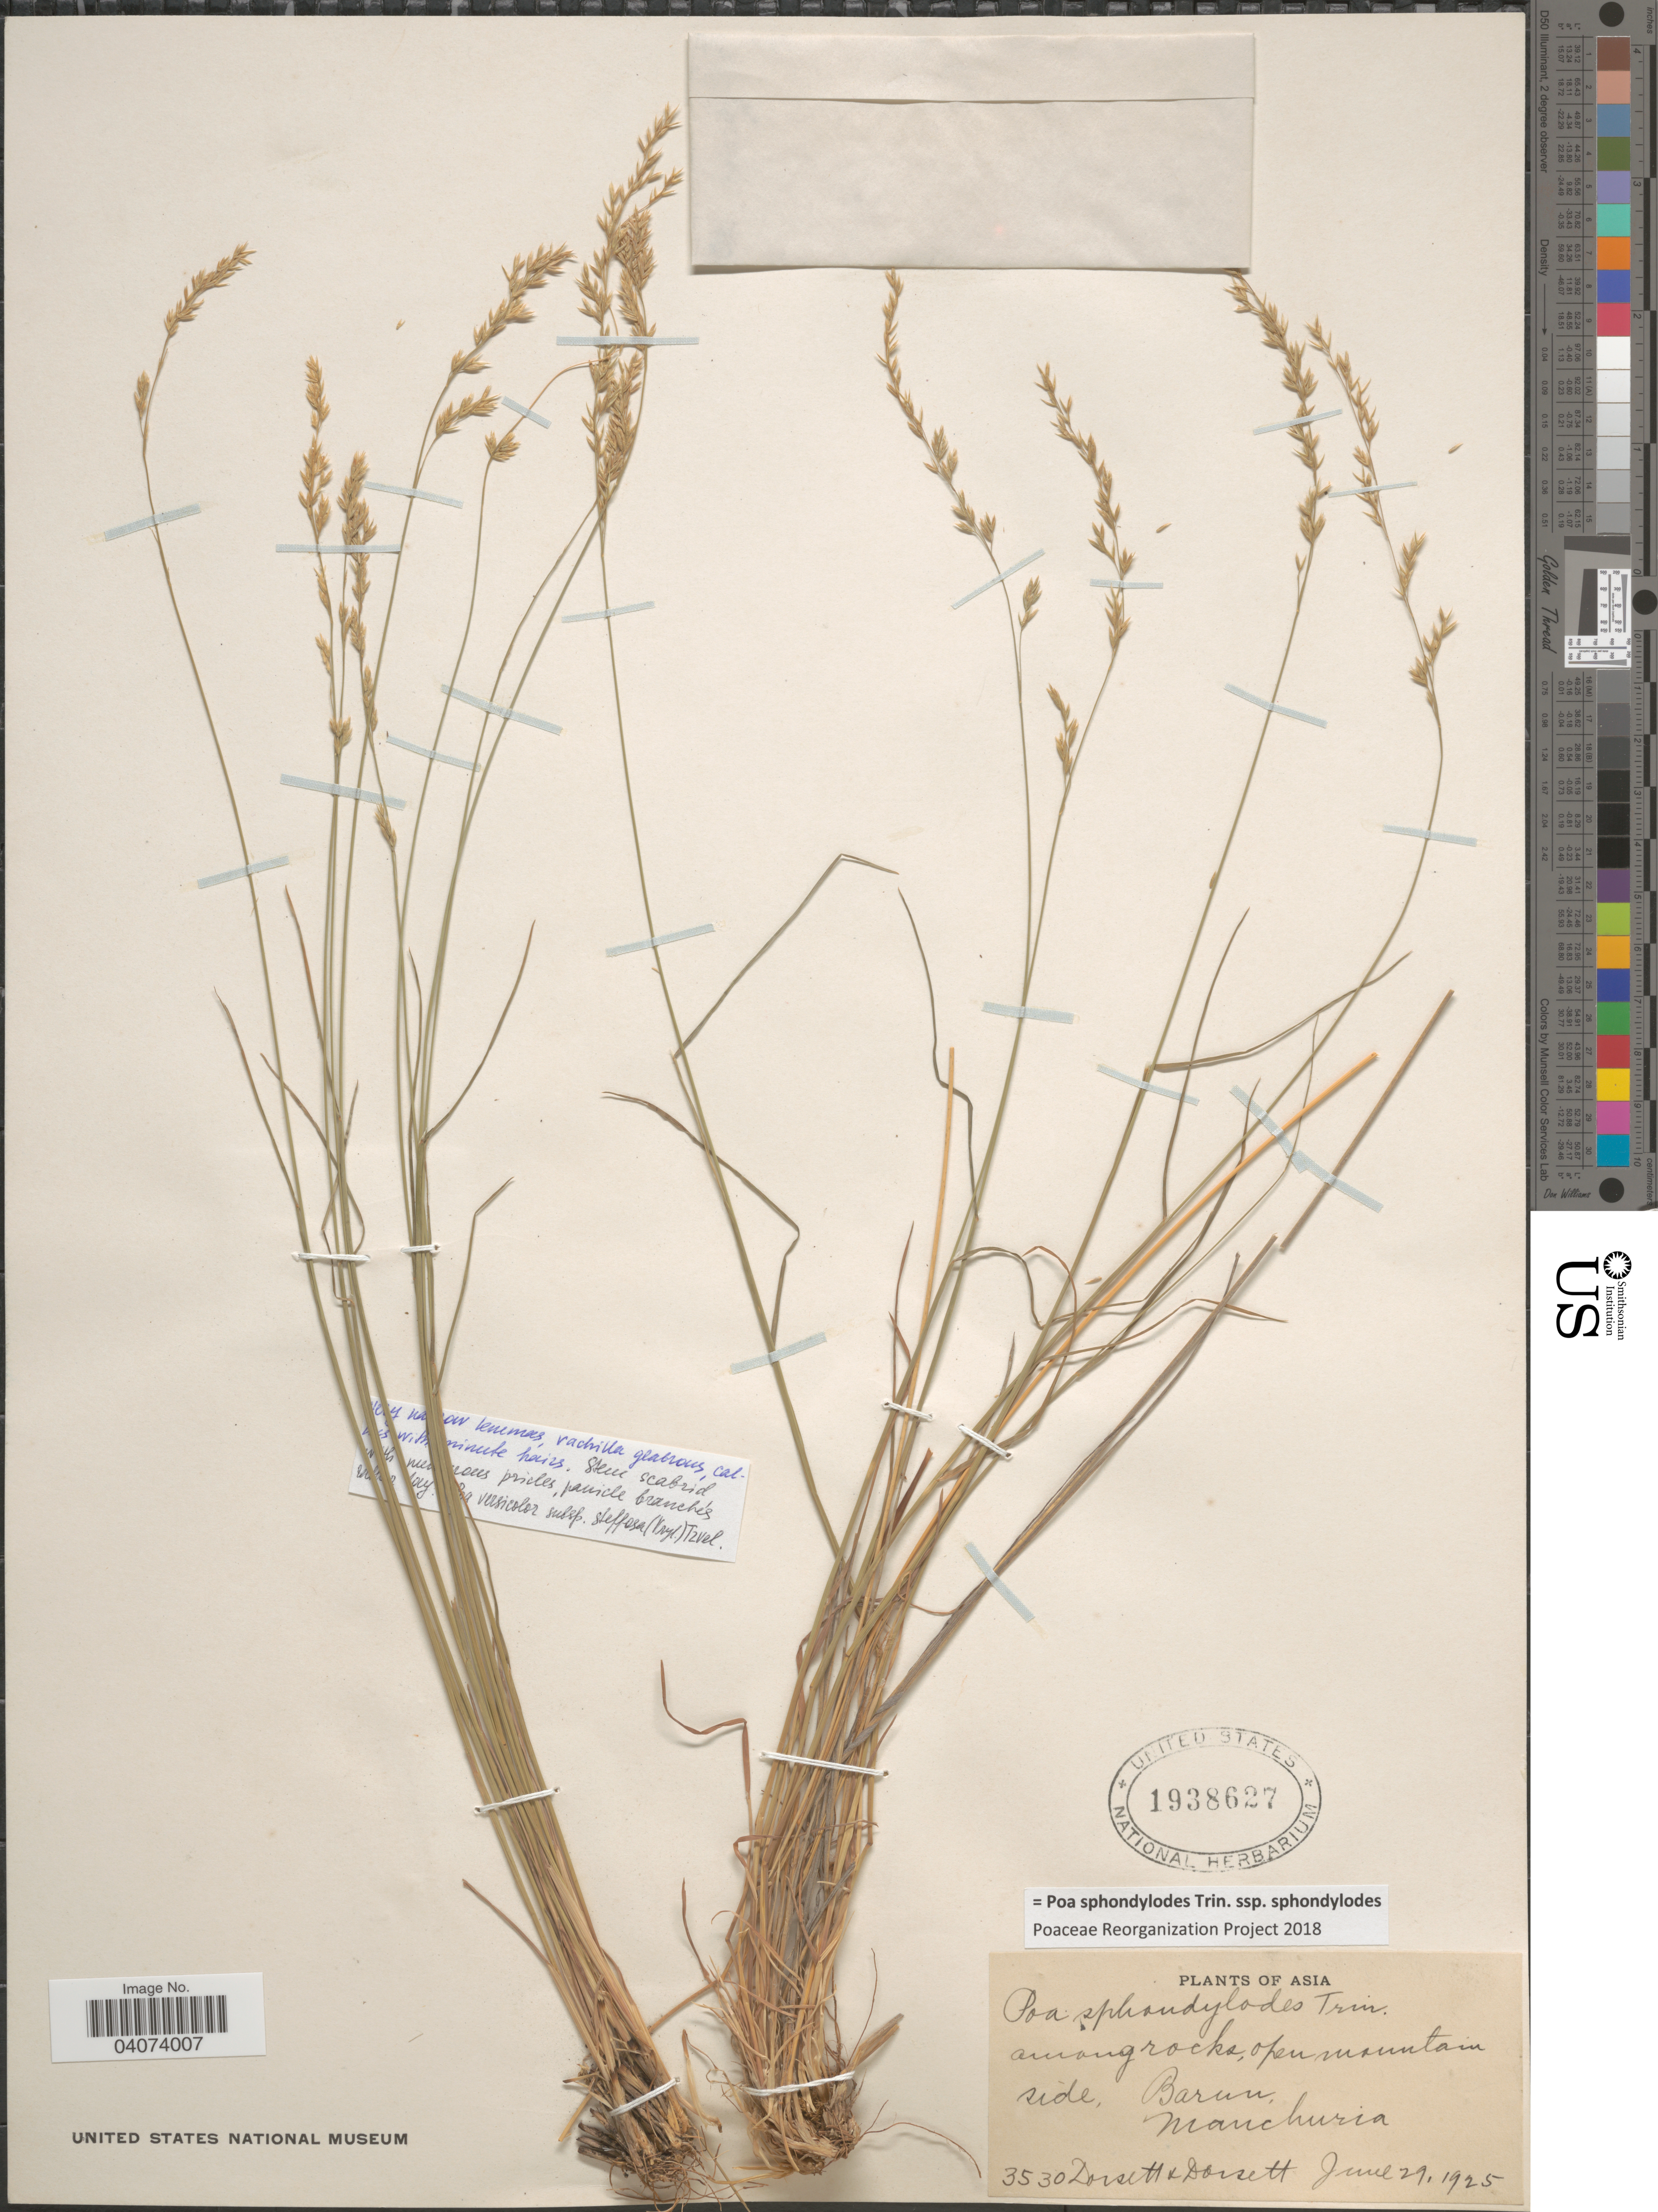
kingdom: Plantae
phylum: Tracheophyta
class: Liliopsida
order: Poales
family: Poaceae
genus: Poa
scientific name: Poa sphondylodes subsp. sphondylodes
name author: Trin.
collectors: -- Dorsett & -- Dorsett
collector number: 3530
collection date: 1925-06-29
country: China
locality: Asia. Among rocks, open mountain side, Barun. Manchuria.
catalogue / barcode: US 1938627